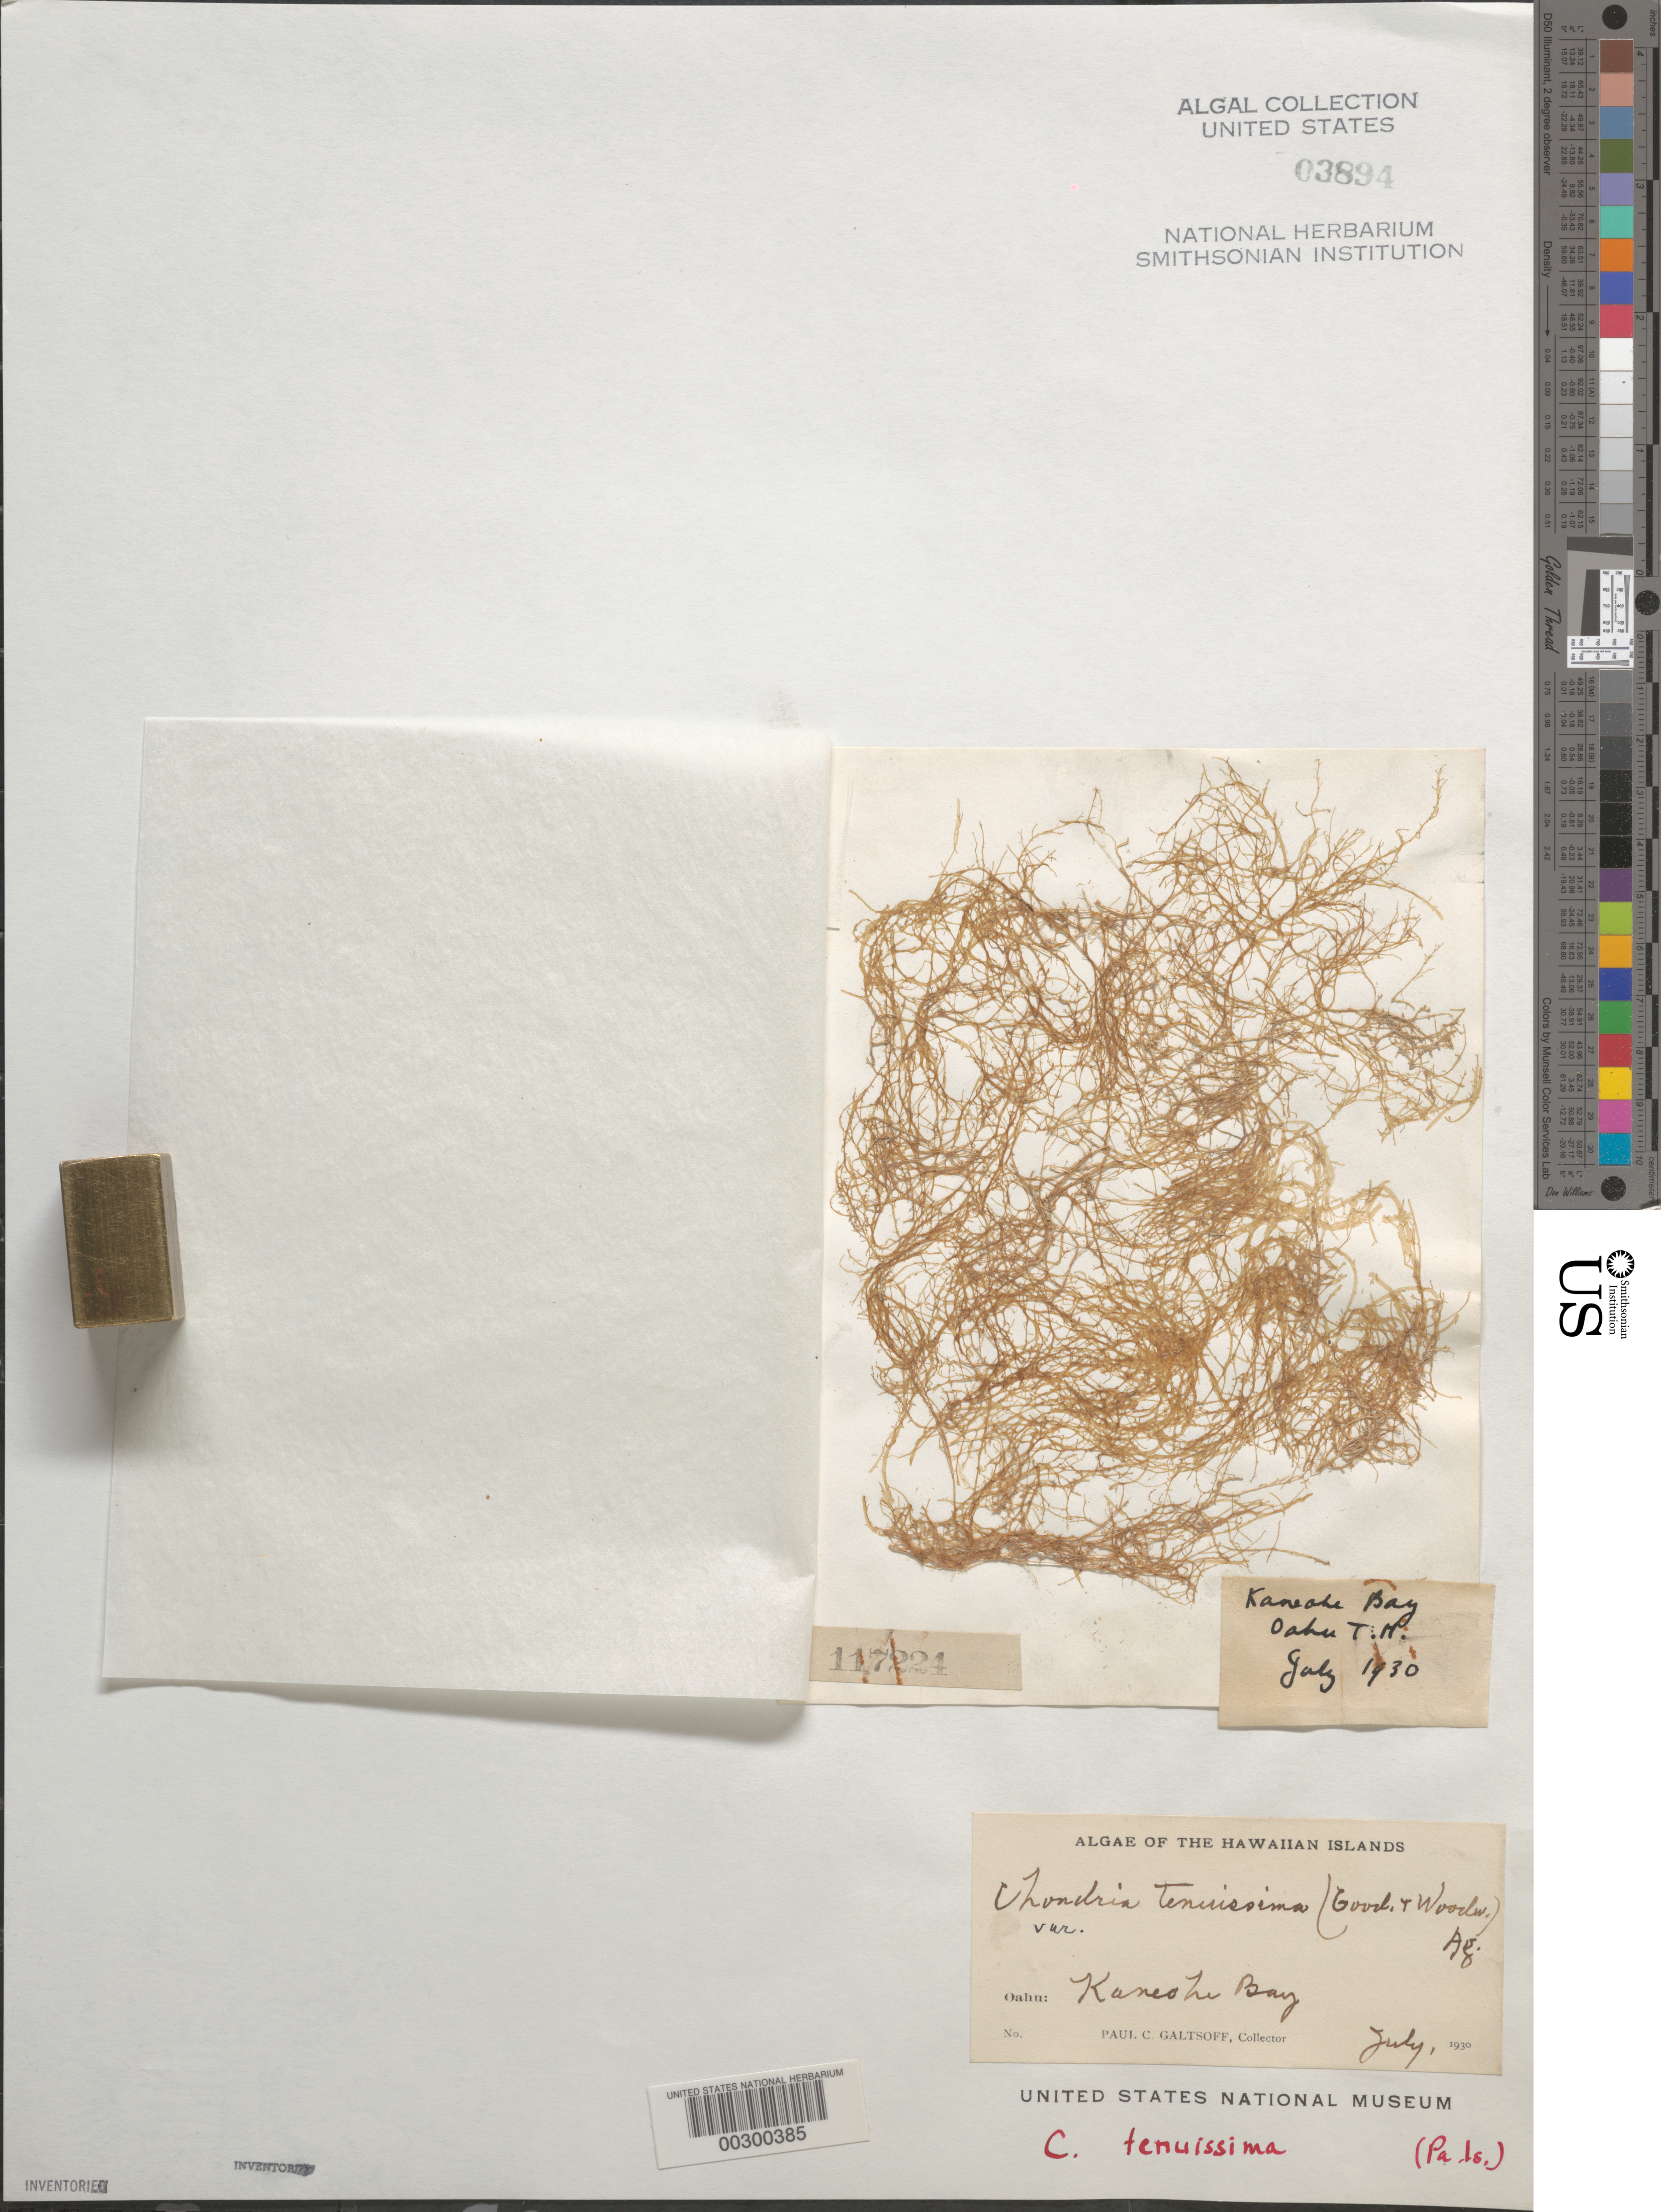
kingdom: Plantae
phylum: Rhodophyta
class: Florideophyceae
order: Ceramiales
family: Rhodomelaceae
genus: Chondria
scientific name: Chondria capillaris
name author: M.J. Wynne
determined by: Algae name updating Project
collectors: P. Galtsoff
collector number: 117224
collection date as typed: Jul 1930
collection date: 1930-07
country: United States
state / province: Hawaii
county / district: Honolulu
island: Oahu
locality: Kaneohe Bay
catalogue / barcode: US 3894